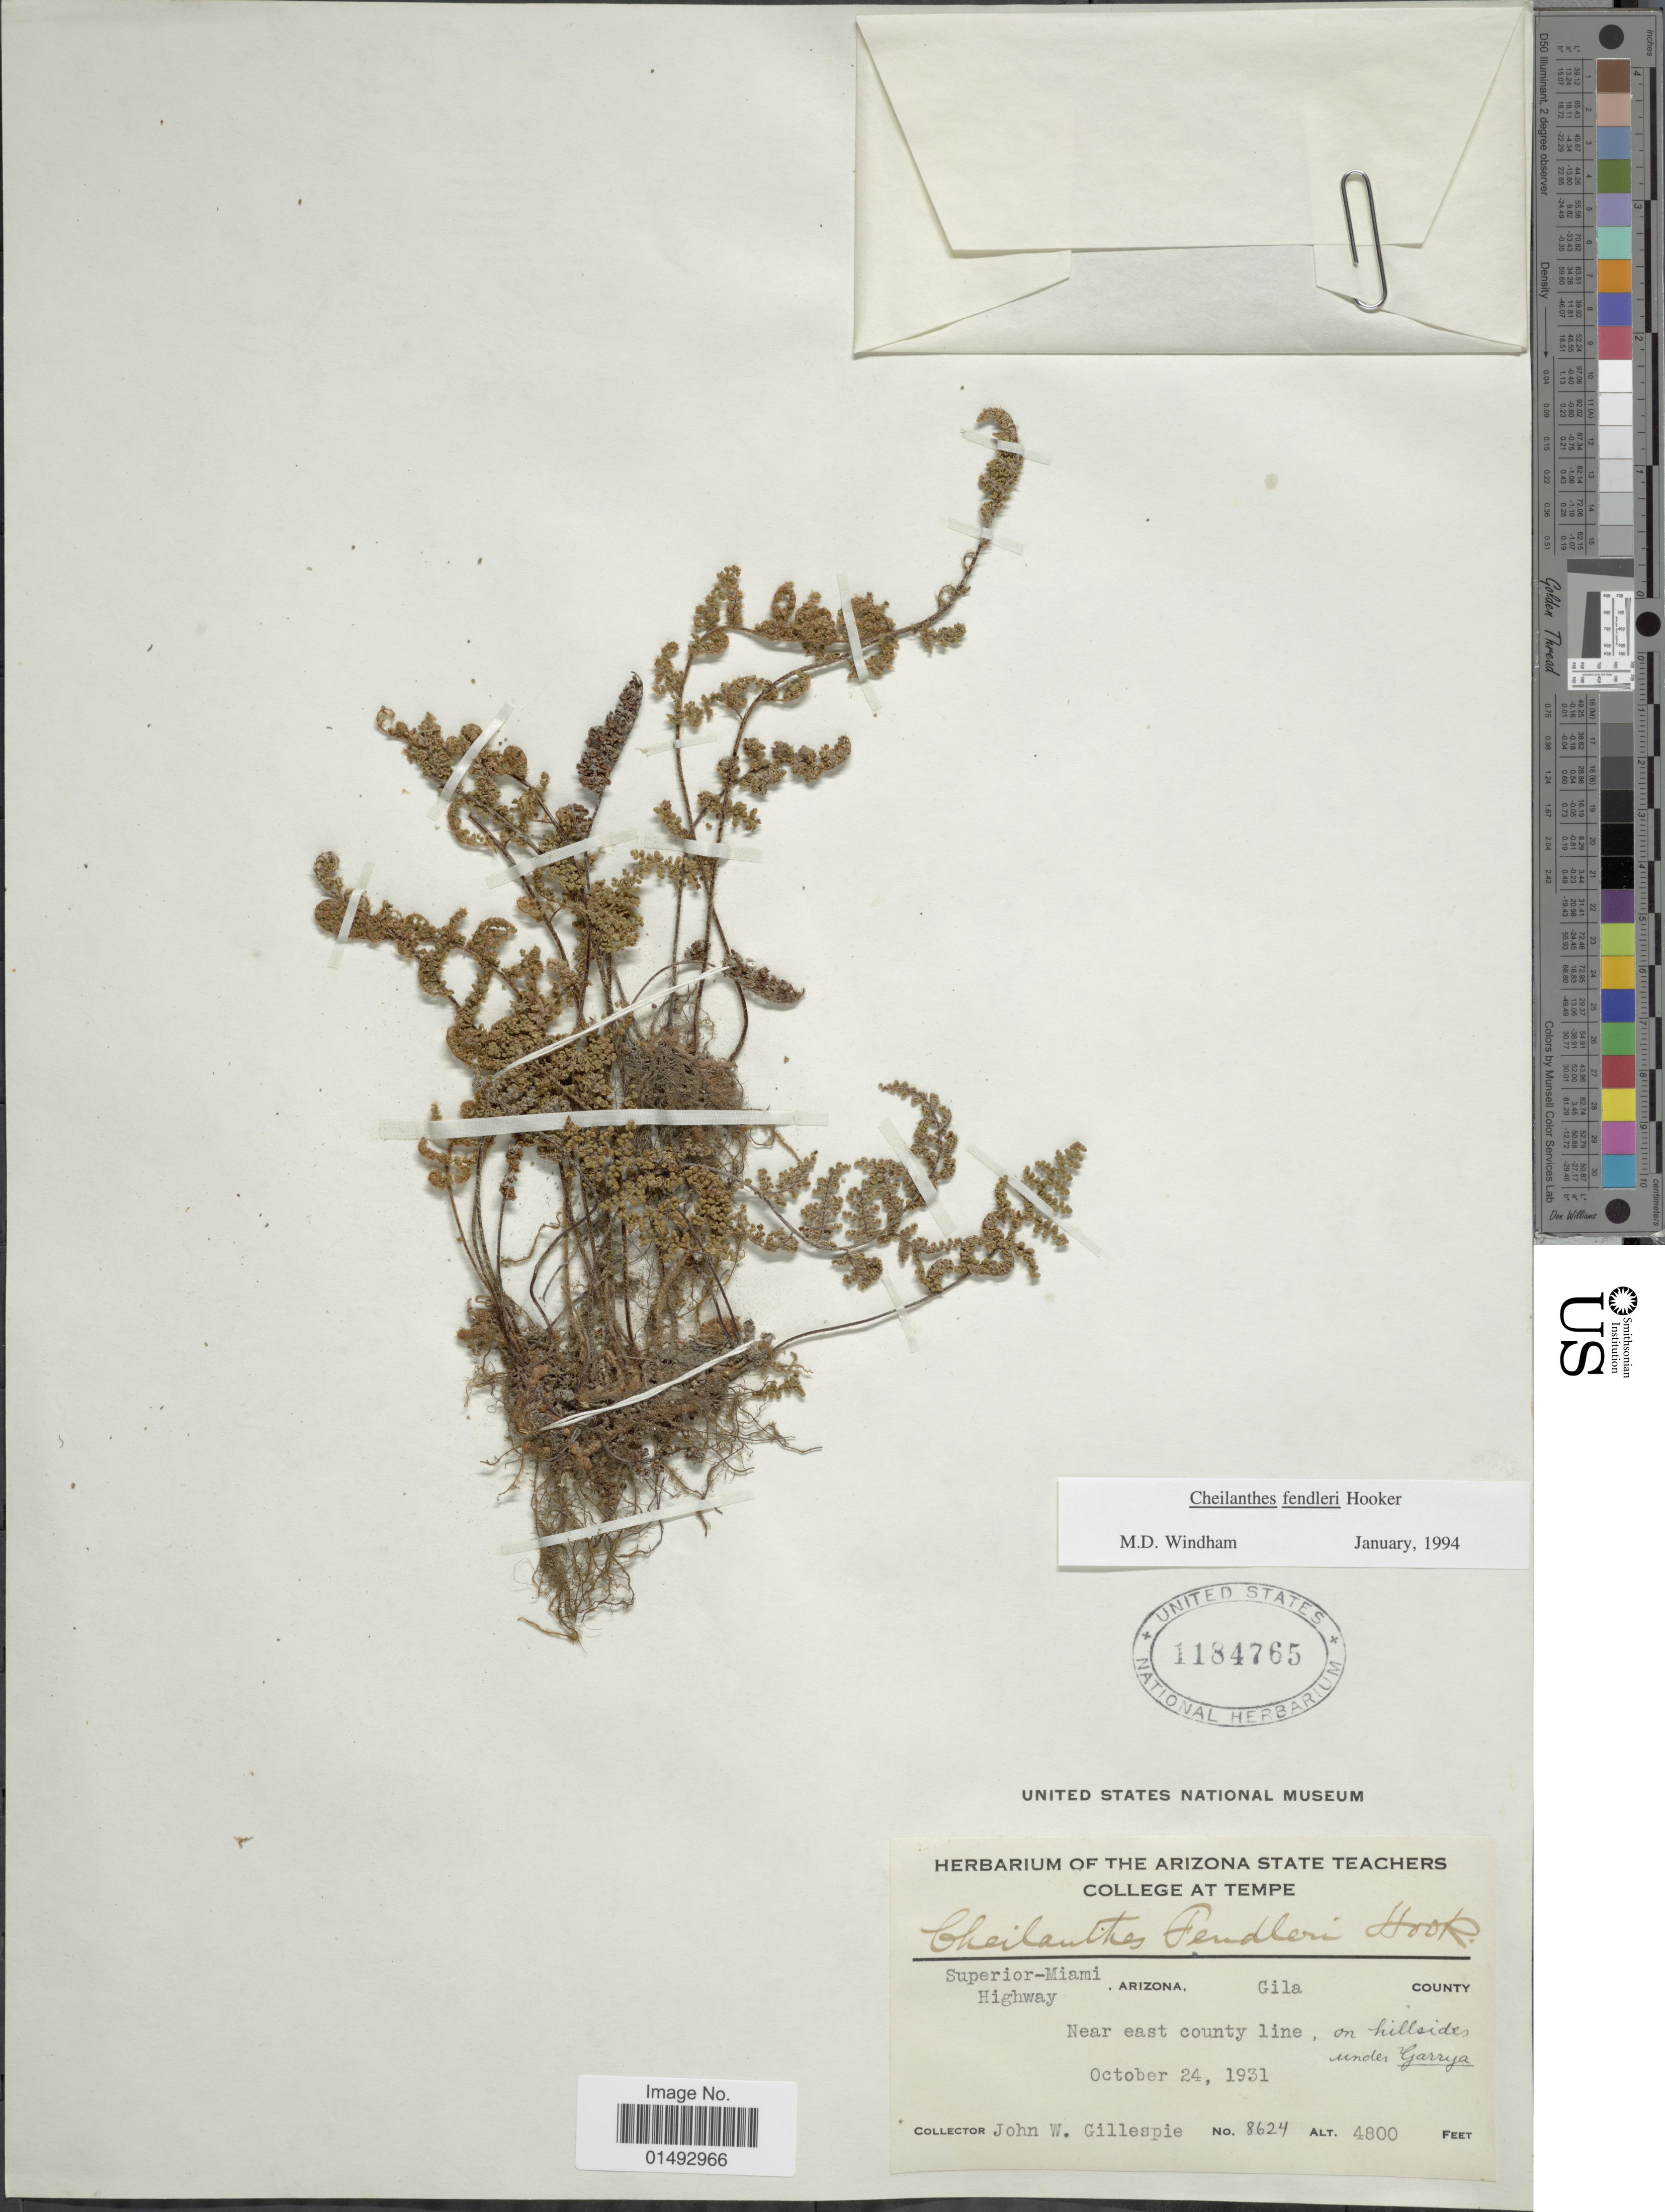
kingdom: Plantae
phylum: Tracheophyta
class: Polypodiopsida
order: Polypodiales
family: Pteridaceae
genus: Myriopteris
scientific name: Myriopteris fendleri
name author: (Hook.) E. Fourn.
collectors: J. W. Gillespie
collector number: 8624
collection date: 1931-10-24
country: United States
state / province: Arizona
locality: Superior-Miami Highway, Gila County, Near east county line, on hillsides under Garrya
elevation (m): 1463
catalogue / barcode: US 1184765